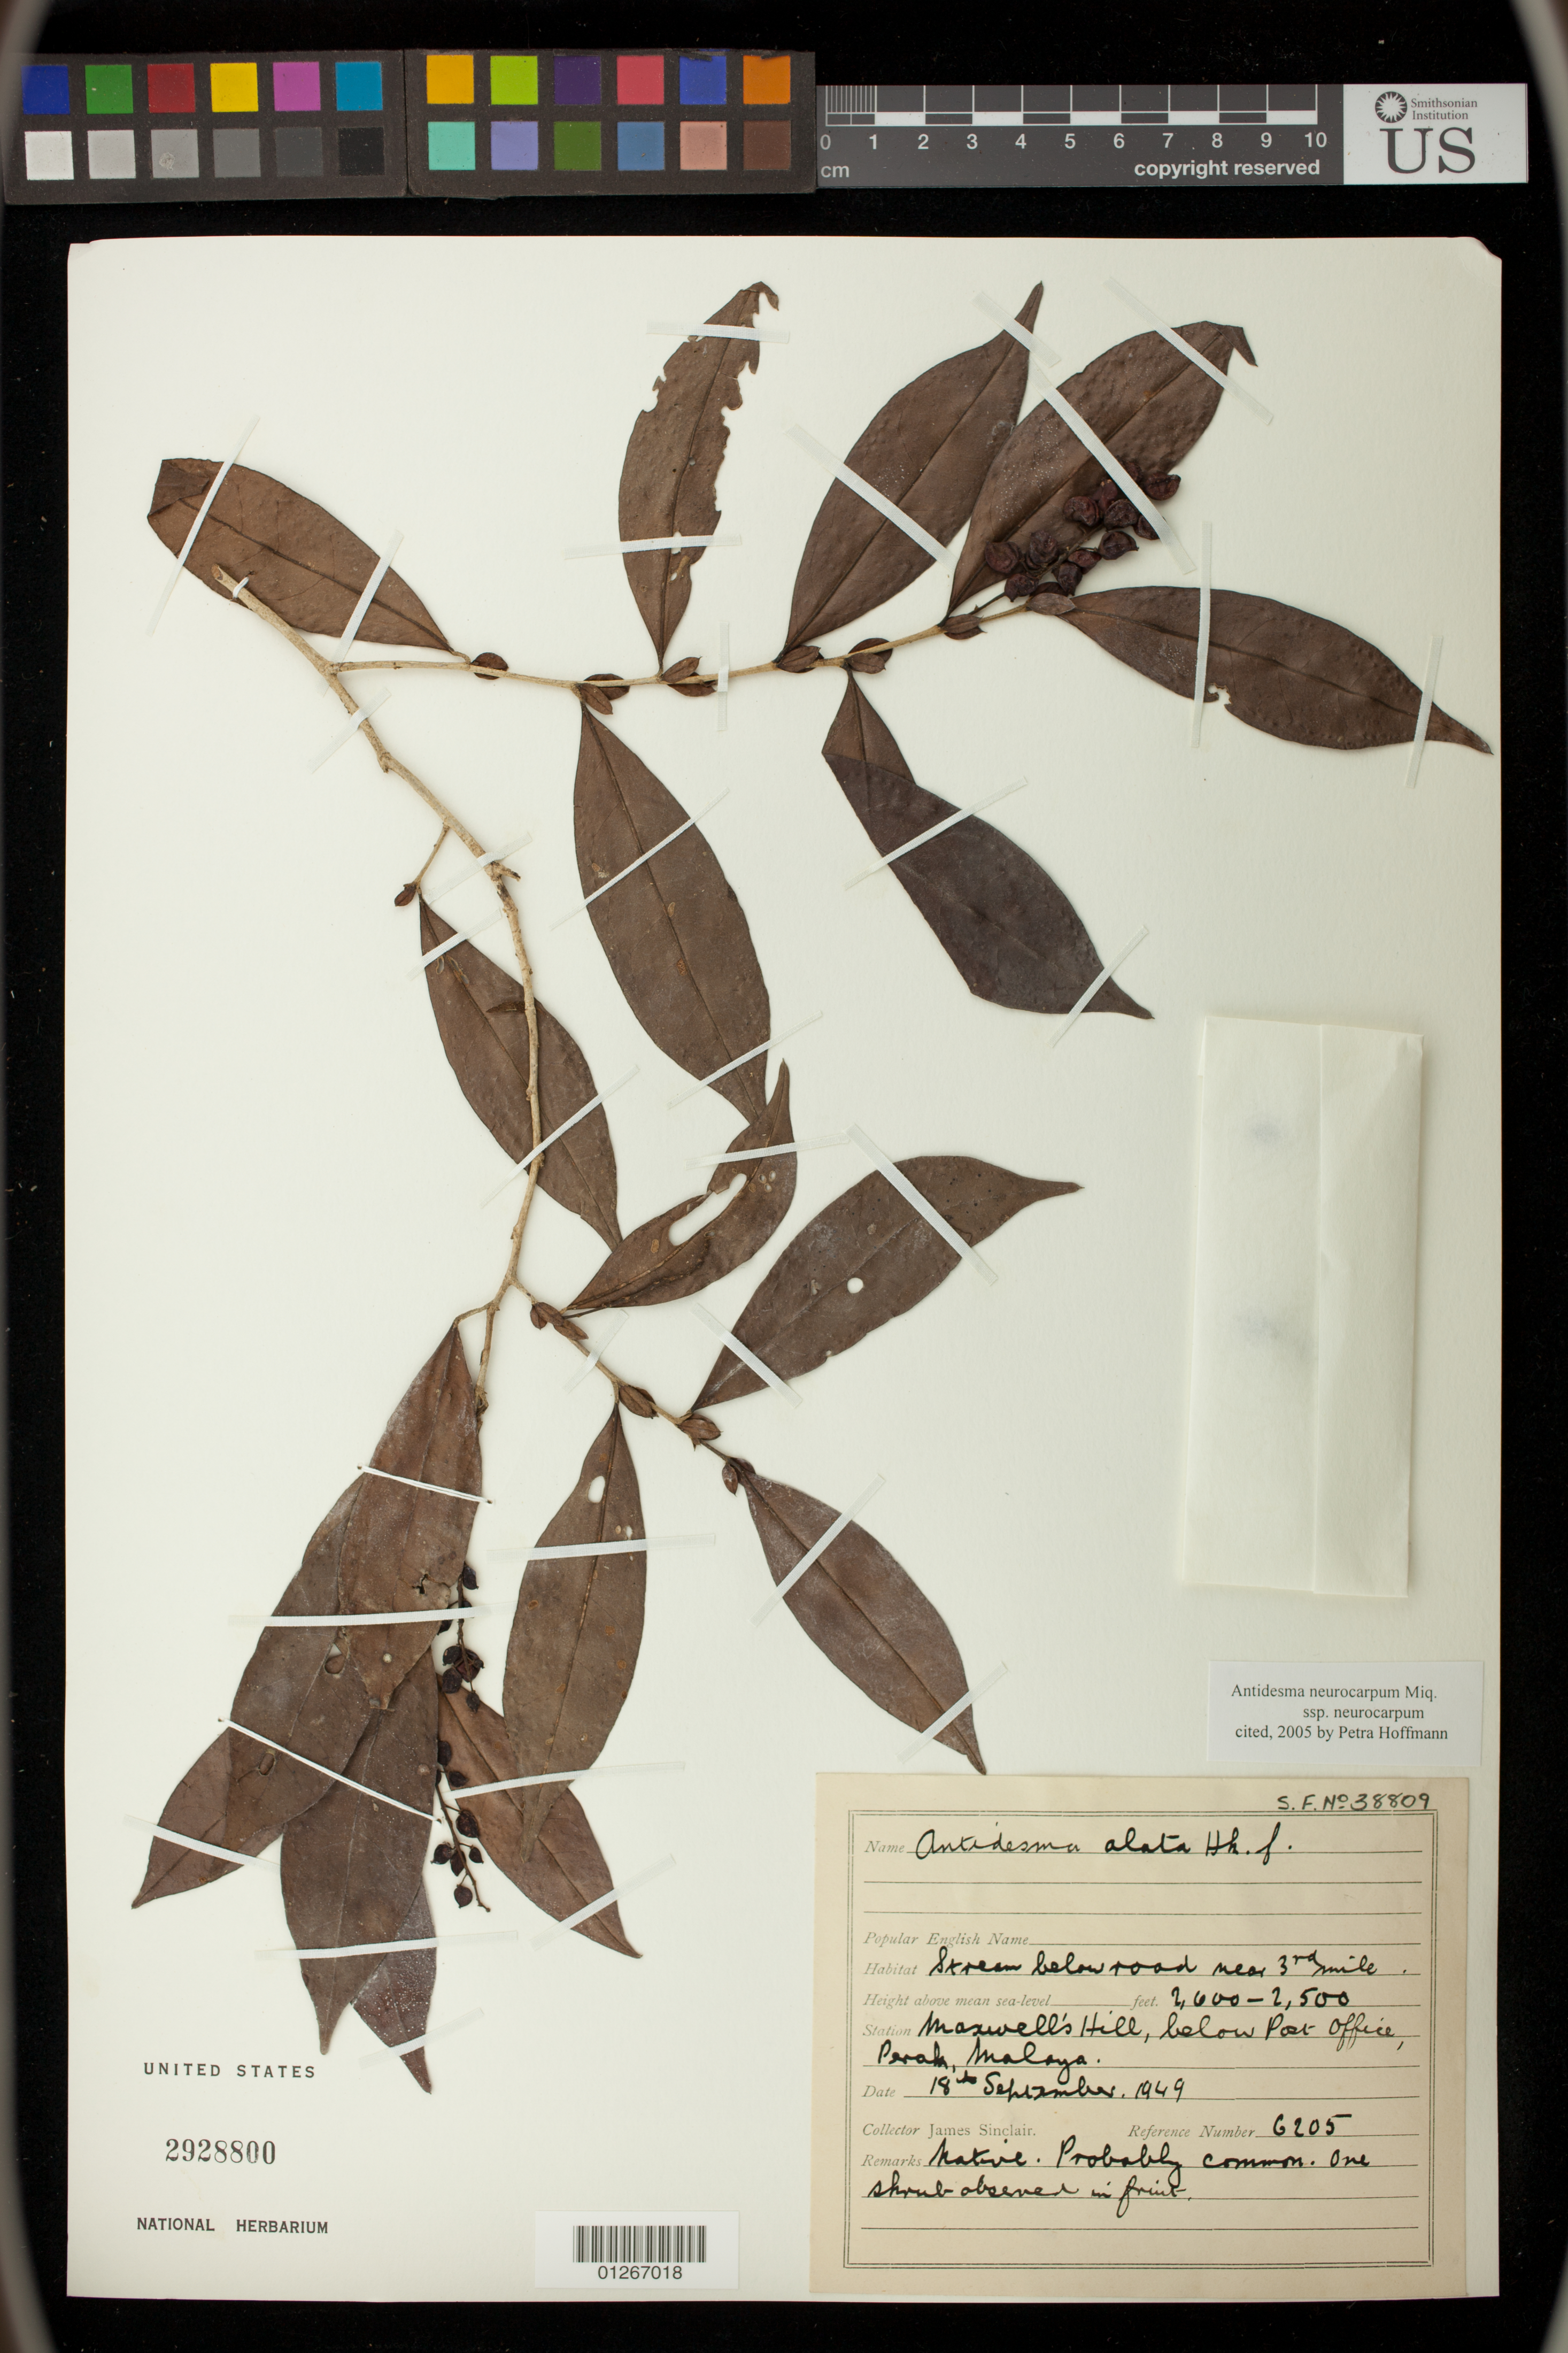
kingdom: Plantae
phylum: Tracheophyta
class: Magnoliopsida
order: Malpighiales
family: Phyllanthaceae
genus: Antidesma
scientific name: Antidesma microphyllum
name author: Hemsl.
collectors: J. Sinclair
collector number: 6205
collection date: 1949-09-18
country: Malaysia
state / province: Perak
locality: Maxwell's Hill, below Post Office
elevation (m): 762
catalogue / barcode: US 2928800